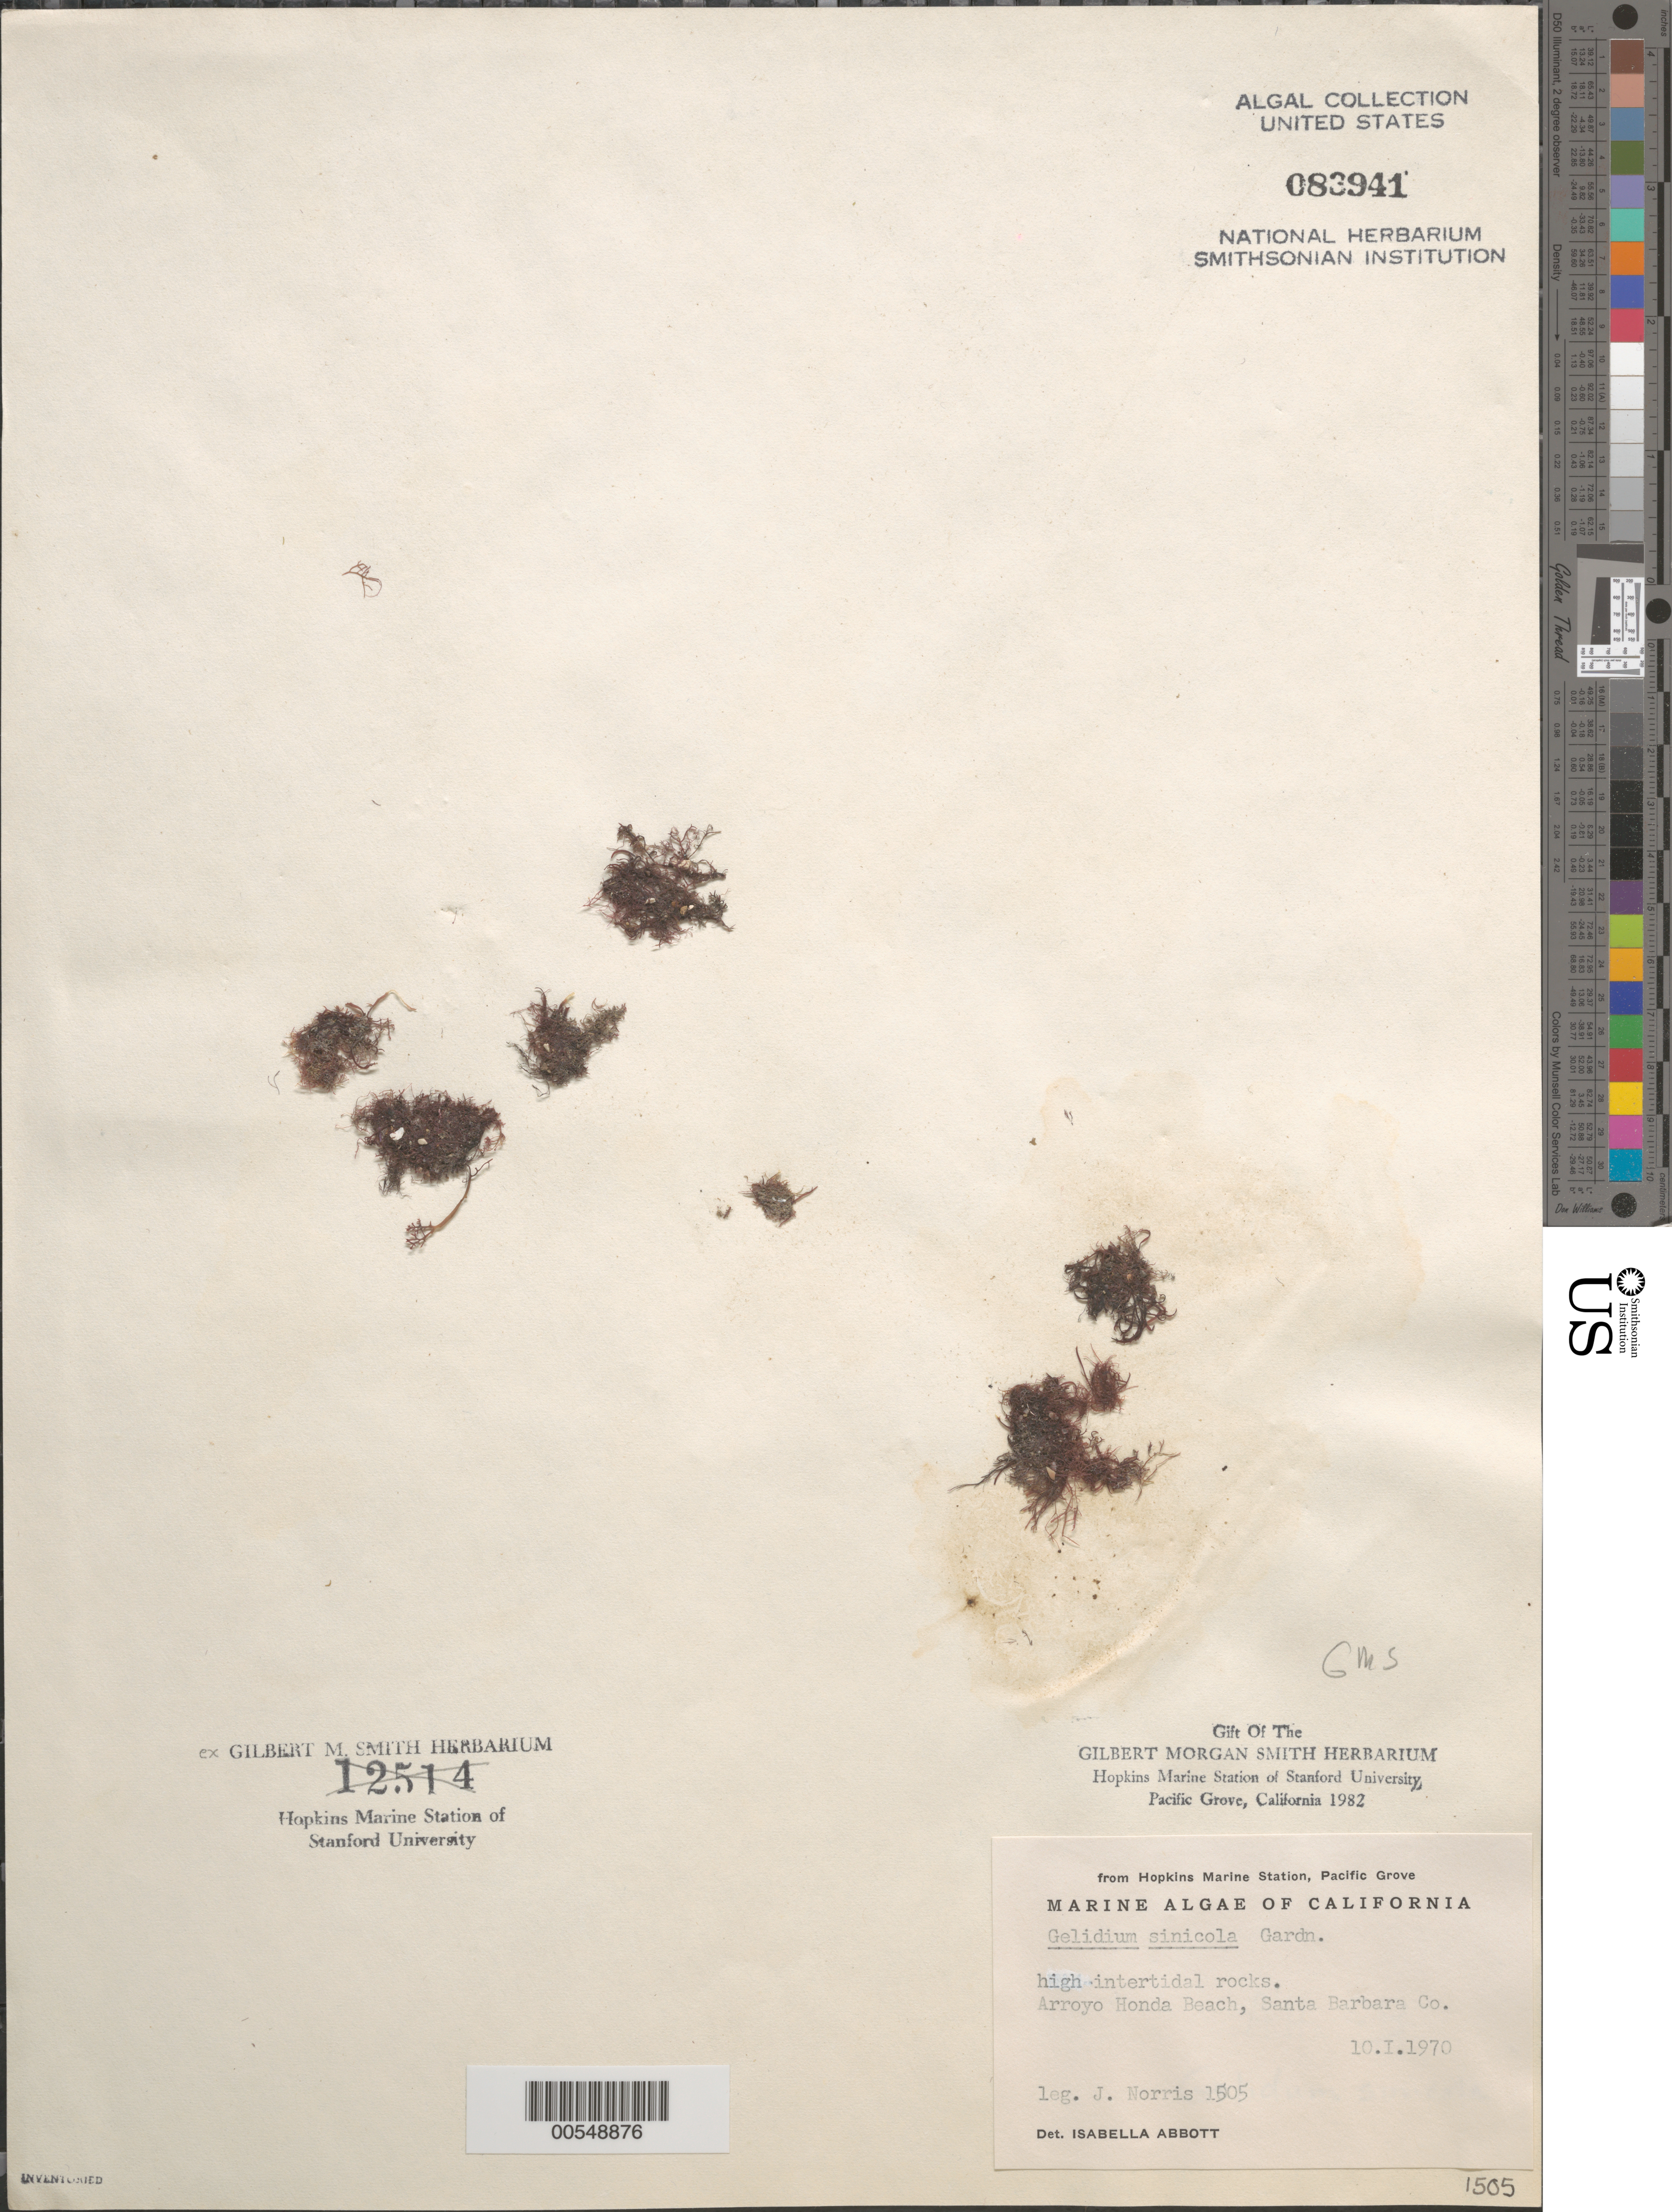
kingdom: Plantae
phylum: Rhodophyta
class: Florideophyceae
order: Gelidiales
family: Gelidiaceae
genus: Gelidium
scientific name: Gelidium sinicola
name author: N.L. Gardner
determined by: Abbott, Isabella A.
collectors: J. N. Norris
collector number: JN-1505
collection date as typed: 10 Jan 1970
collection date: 1970-01-10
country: United States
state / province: California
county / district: Santa Barbara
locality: Arroyo Honda Beach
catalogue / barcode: US 83941